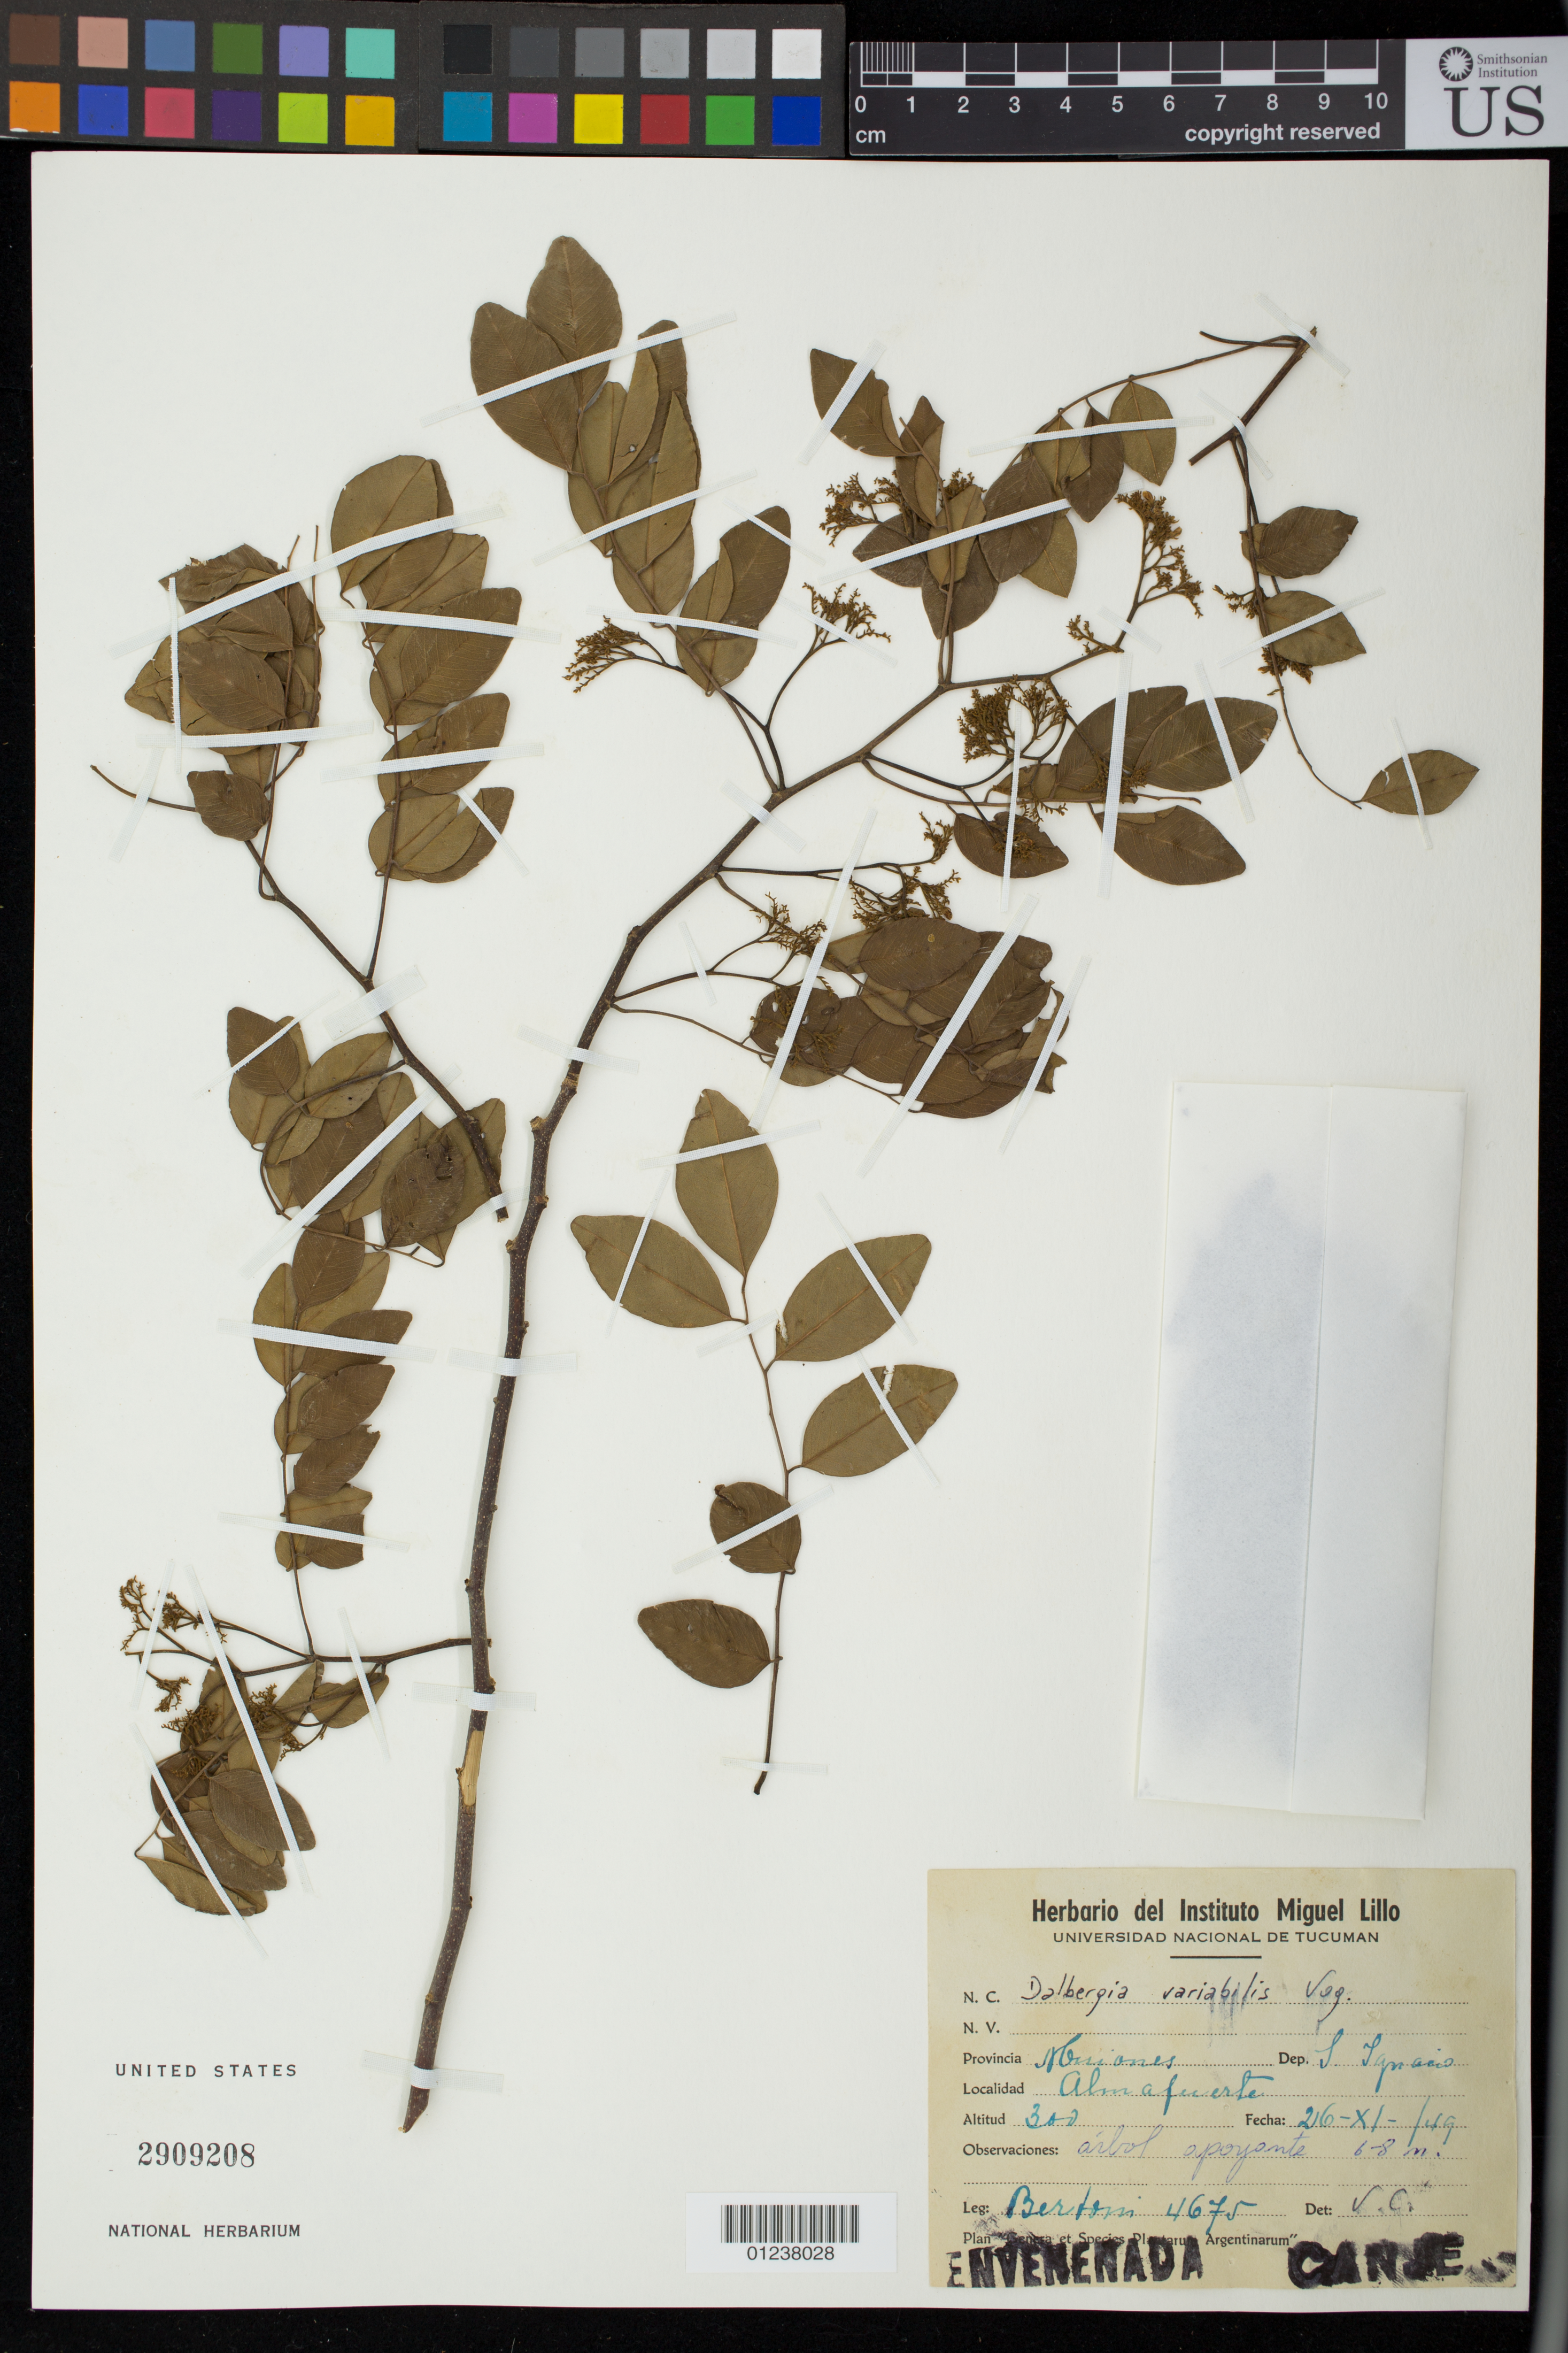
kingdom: Plantae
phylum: Tracheophyta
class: Magnoliopsida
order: Fabales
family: Fabaceae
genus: Dalbergia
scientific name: Dalbergia frutescens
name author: (Vell.) Britton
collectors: R. Bertram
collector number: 4675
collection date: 1949-11-26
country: Argentina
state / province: Misiones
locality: Misiones. S. Ignacio. Almafuerte.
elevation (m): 300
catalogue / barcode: US 2909208